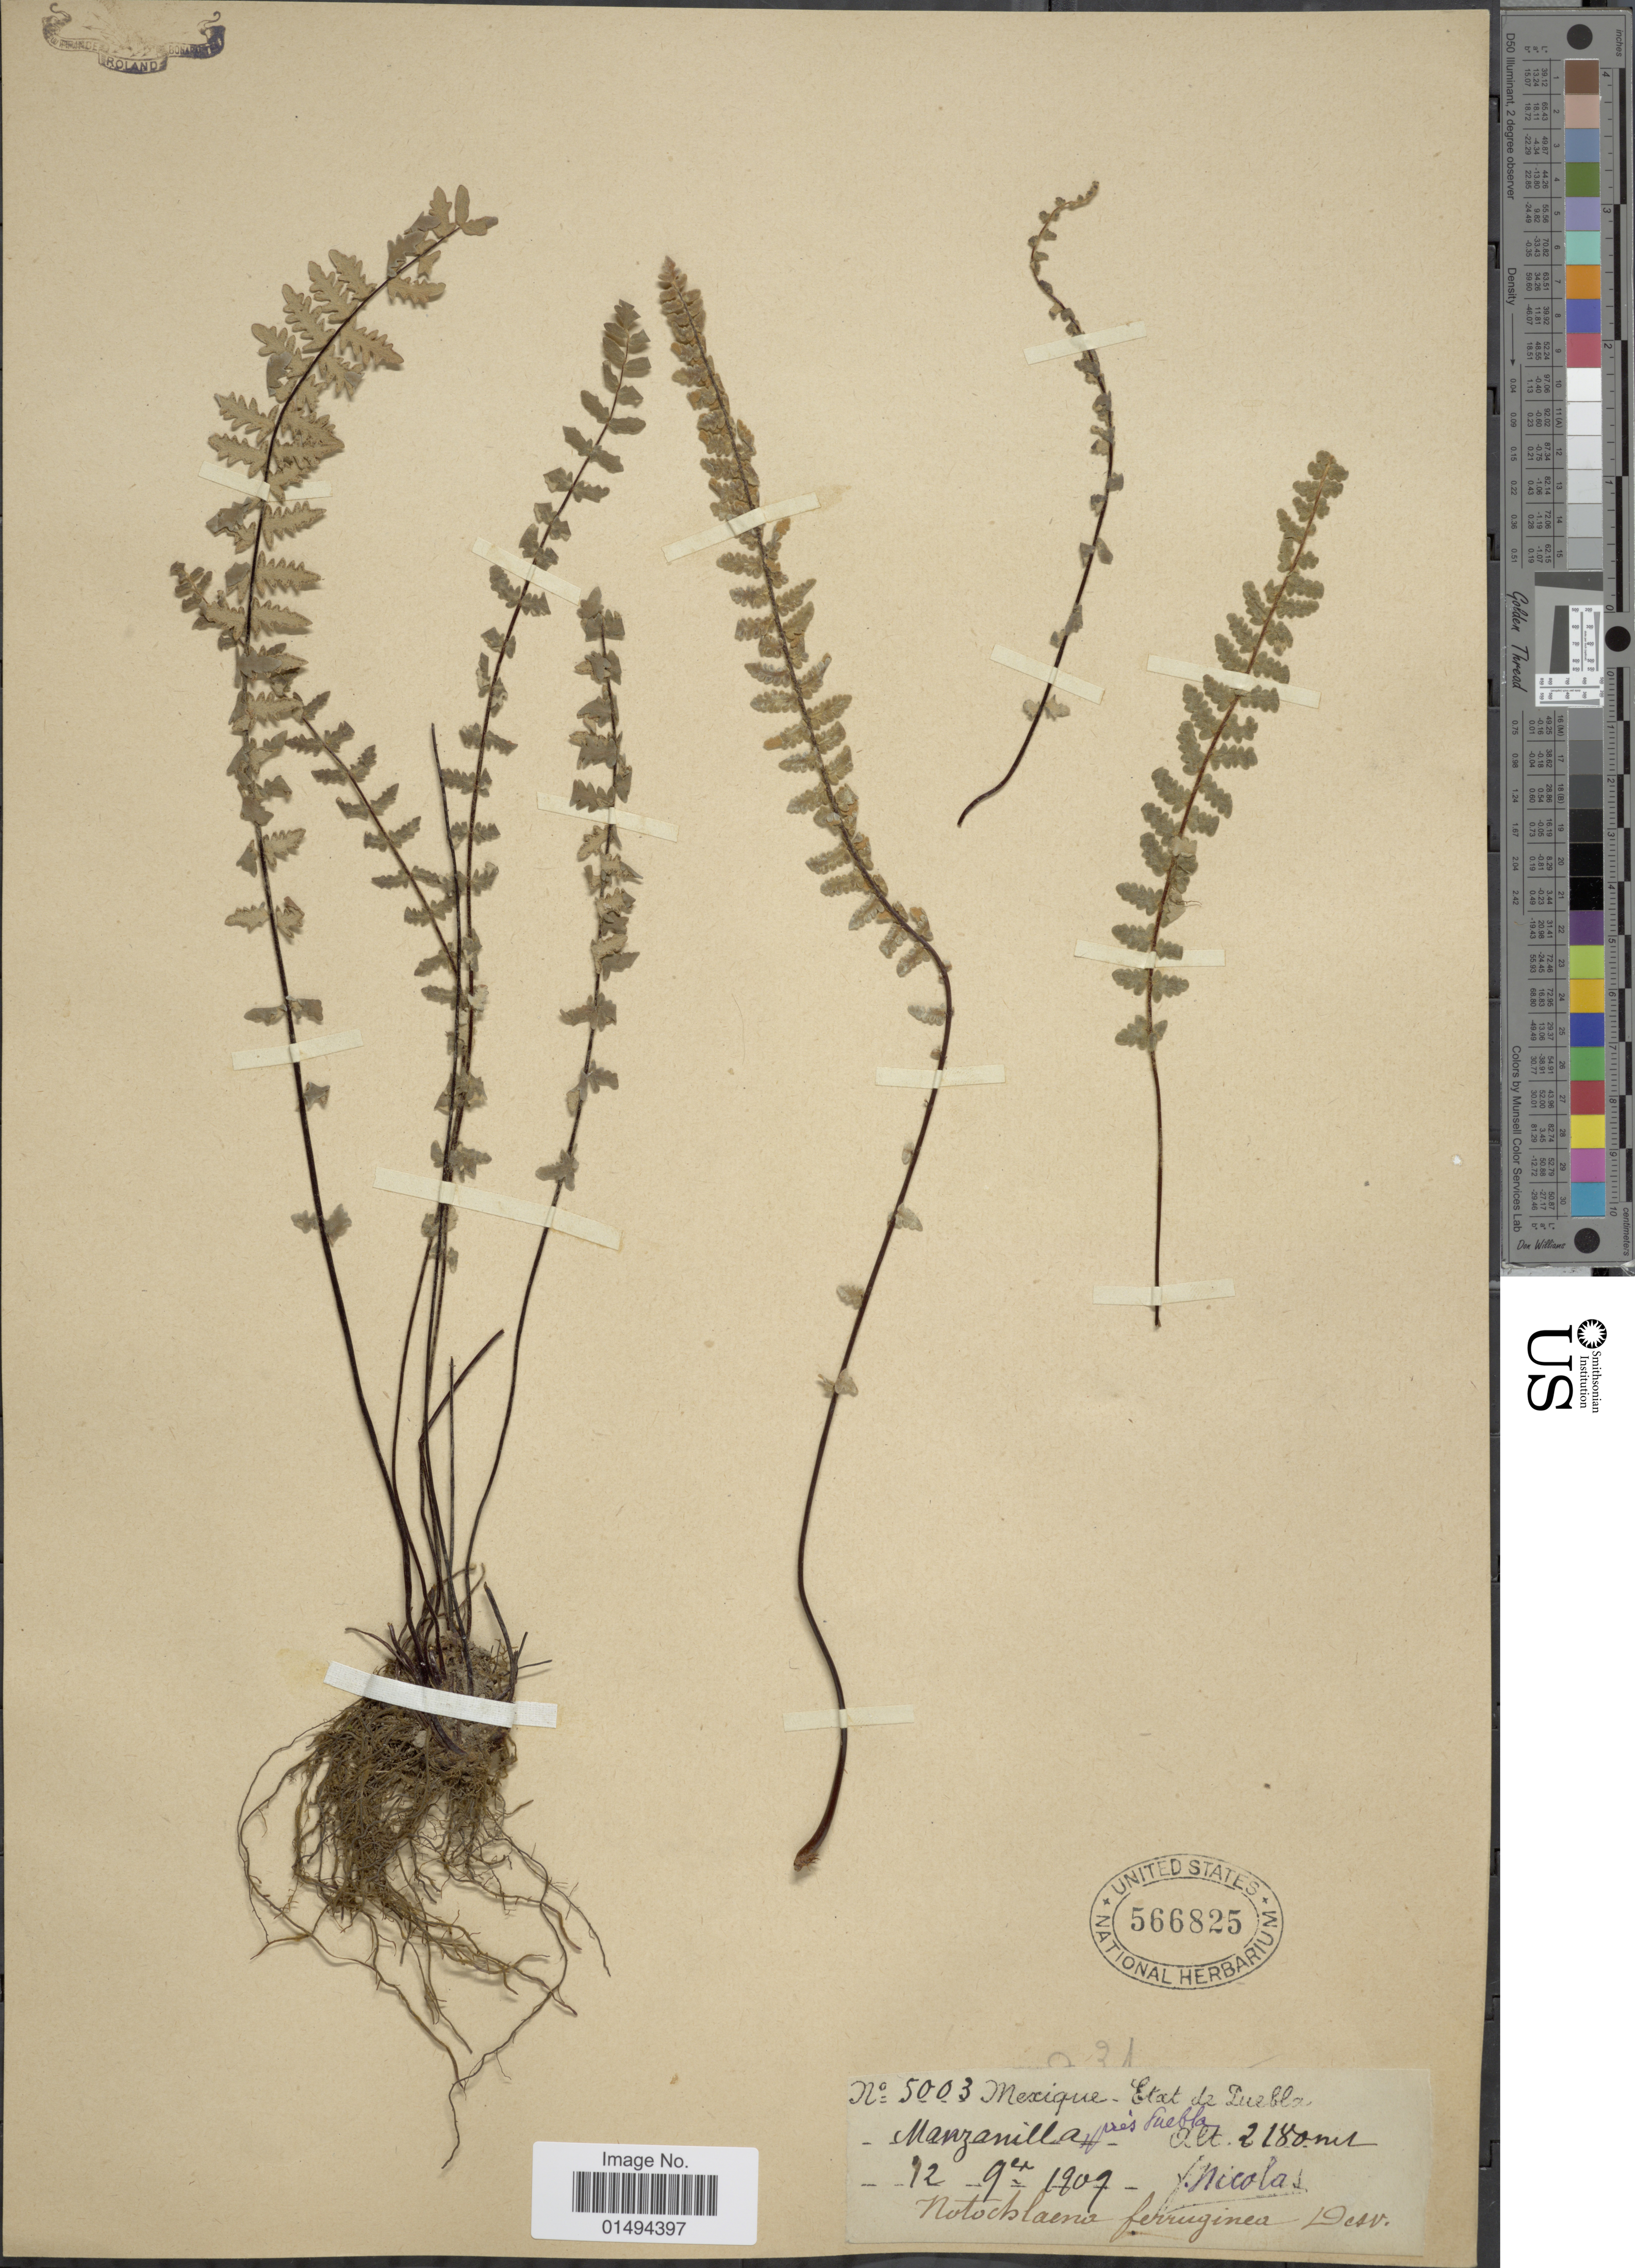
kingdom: Plantae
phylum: Tracheophyta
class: Polypodiopsida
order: Polypodiales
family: Pteridaceae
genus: Myriopteris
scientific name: Myriopteris aurea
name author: (Poir.) Grusz & Windham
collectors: F. Nicolas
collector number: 5003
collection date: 1907-09-12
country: Mexico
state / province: Puebla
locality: Manzanilla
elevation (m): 2180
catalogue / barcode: US 566825